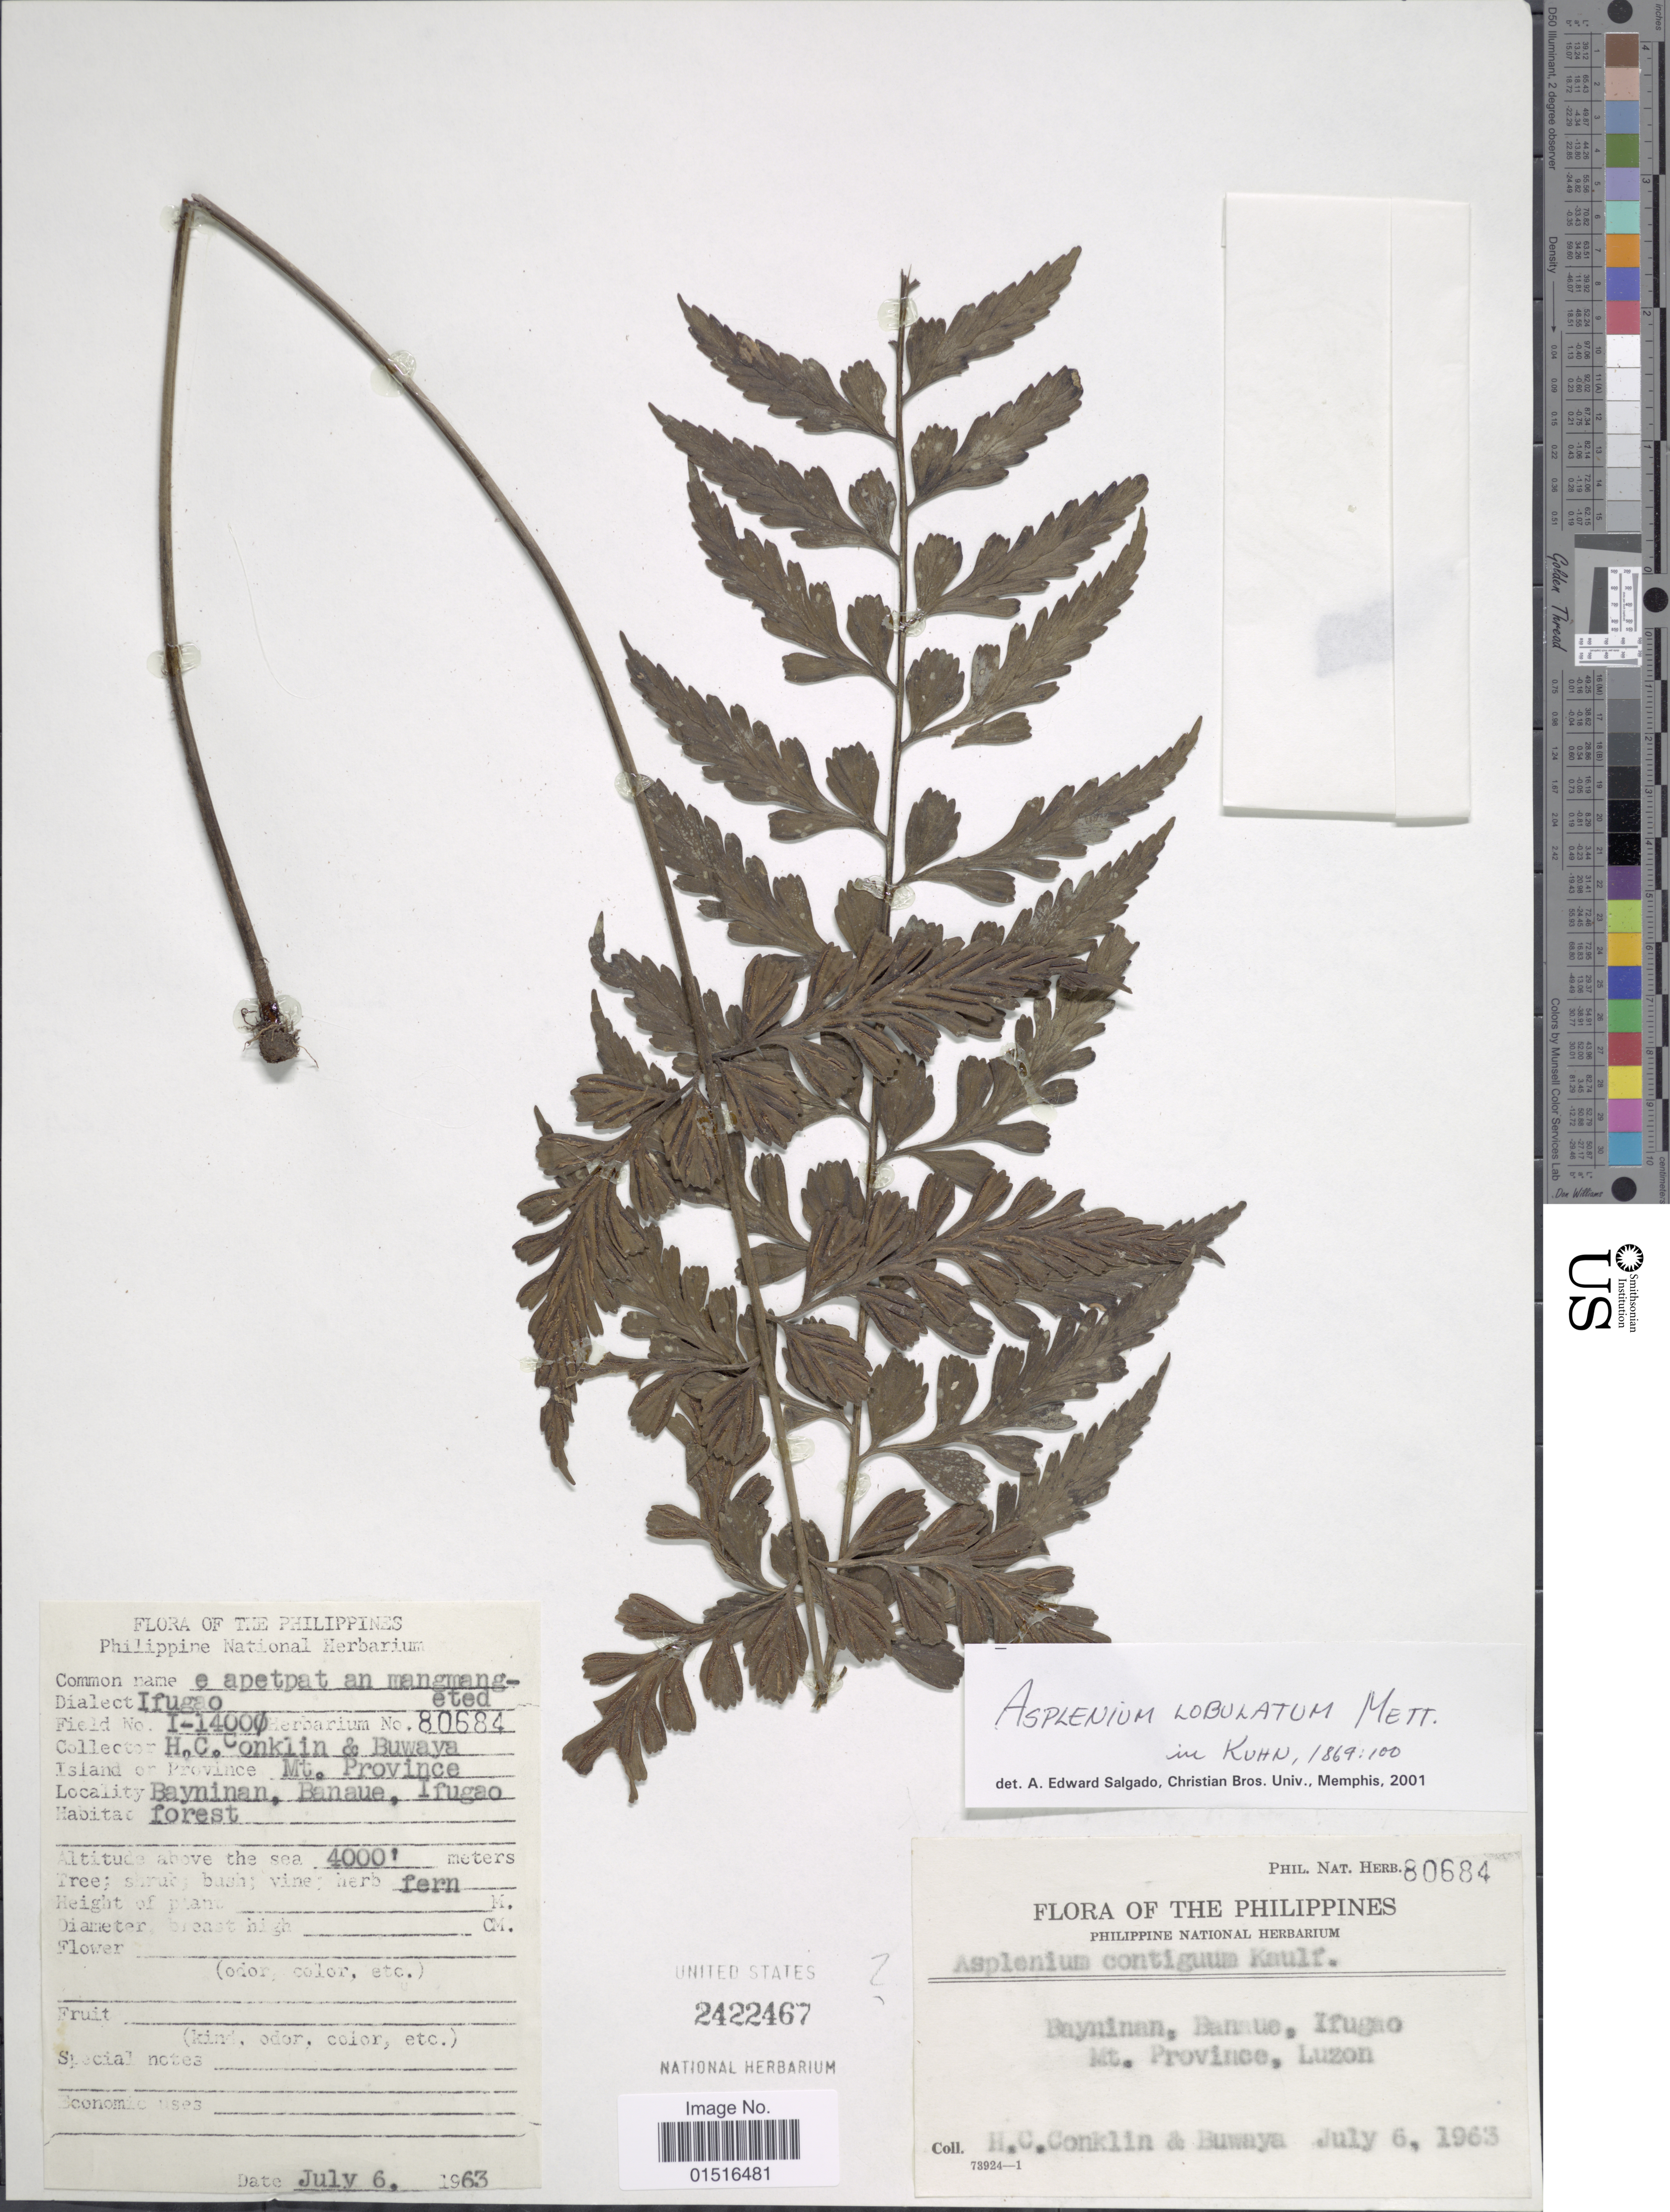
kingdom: Plantae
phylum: Tracheophyta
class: Polypodiopsida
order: Polypodiales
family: Aspleniaceae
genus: Asplenium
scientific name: Asplenium lobulatum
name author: Mett.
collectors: H. Conklin & -. Buwaya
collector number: Phil. Nat. Herb. 80684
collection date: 1963-07-06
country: Philippines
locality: Bayninan, Banaue, Ifugao forest, Mt. Province, Luzon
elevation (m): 4000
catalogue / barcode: US 2422467